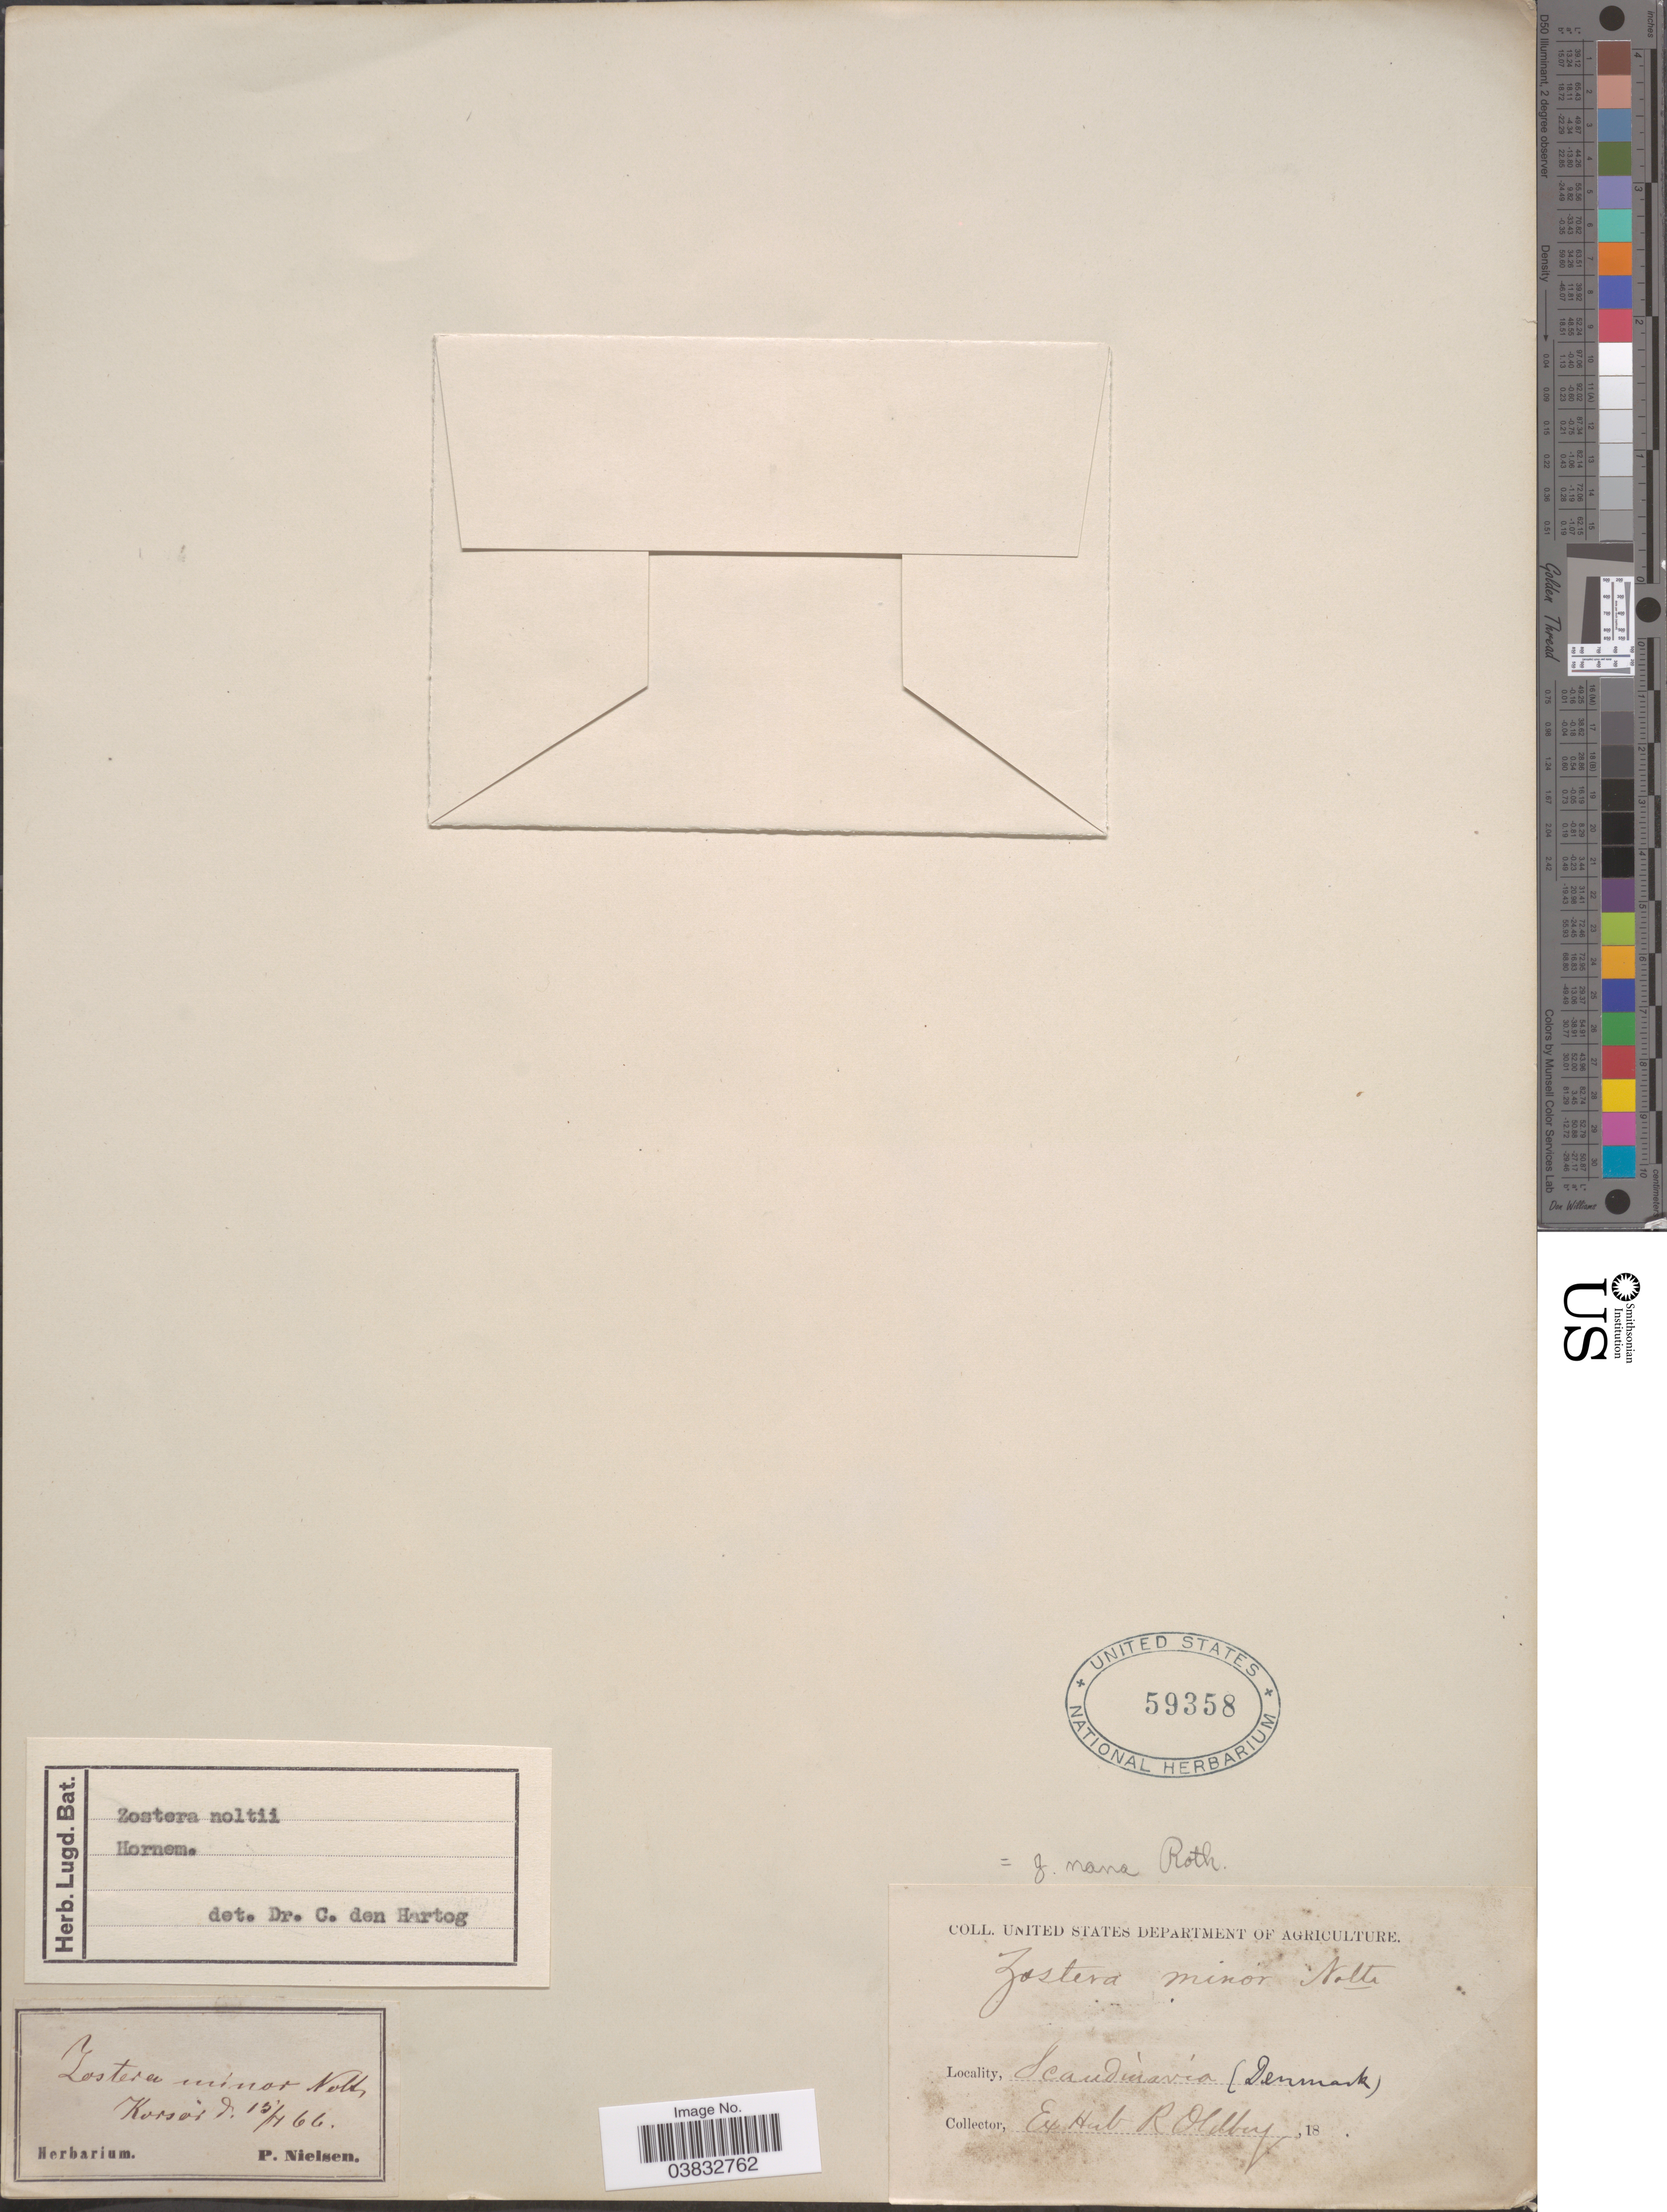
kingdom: Plantae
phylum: Tracheophyta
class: Liliopsida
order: Alismatales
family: Zosteraceae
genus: Zostera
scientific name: Zostera noltii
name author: Hornem.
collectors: ex herb. R. Oldberg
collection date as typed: Transcribed d/m/y: 15/7/66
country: Denmark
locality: Scandinavia. Korsør.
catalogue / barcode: US 59358